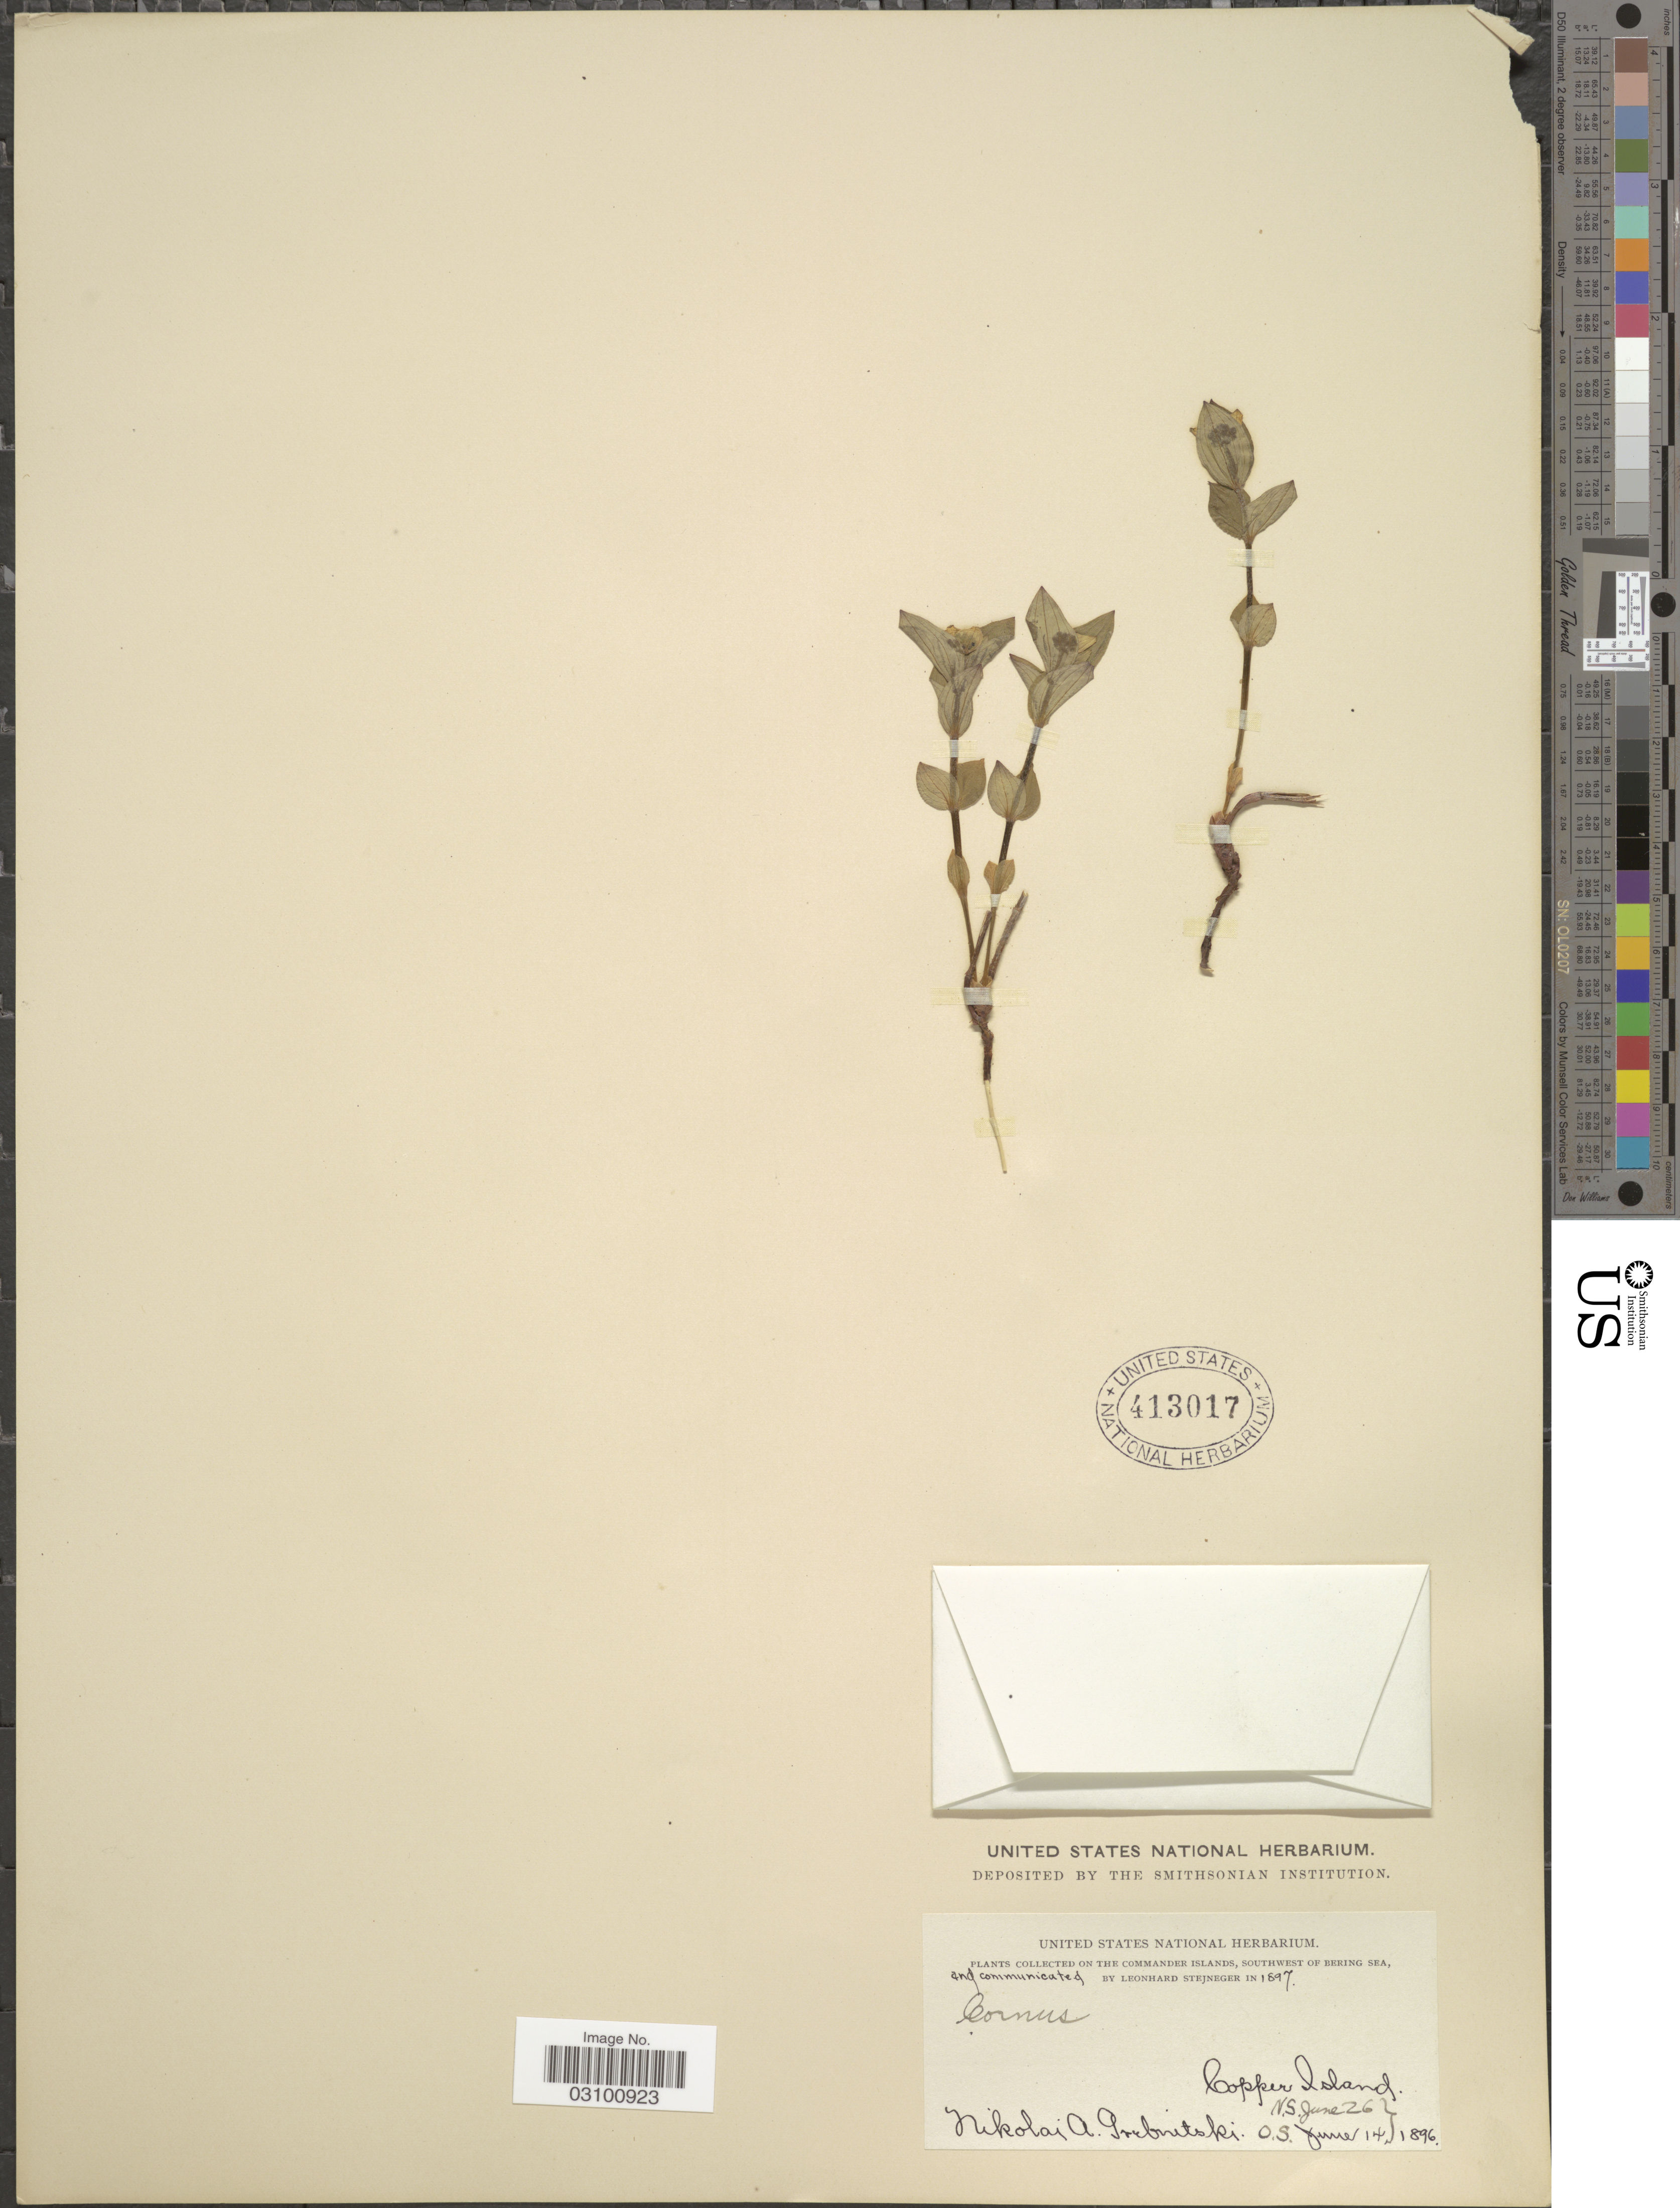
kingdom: Plantae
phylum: Tracheophyta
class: Magnoliopsida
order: Cornales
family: Cornaceae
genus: Cornus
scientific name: Cornus suecica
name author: L.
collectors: N. Gribnitsky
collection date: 1896-06-14/1896-06-26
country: Russian Federation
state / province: Kamchatka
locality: On the Commander Islands, southwest of Bering Sea. Copper Island.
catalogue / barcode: US 413017